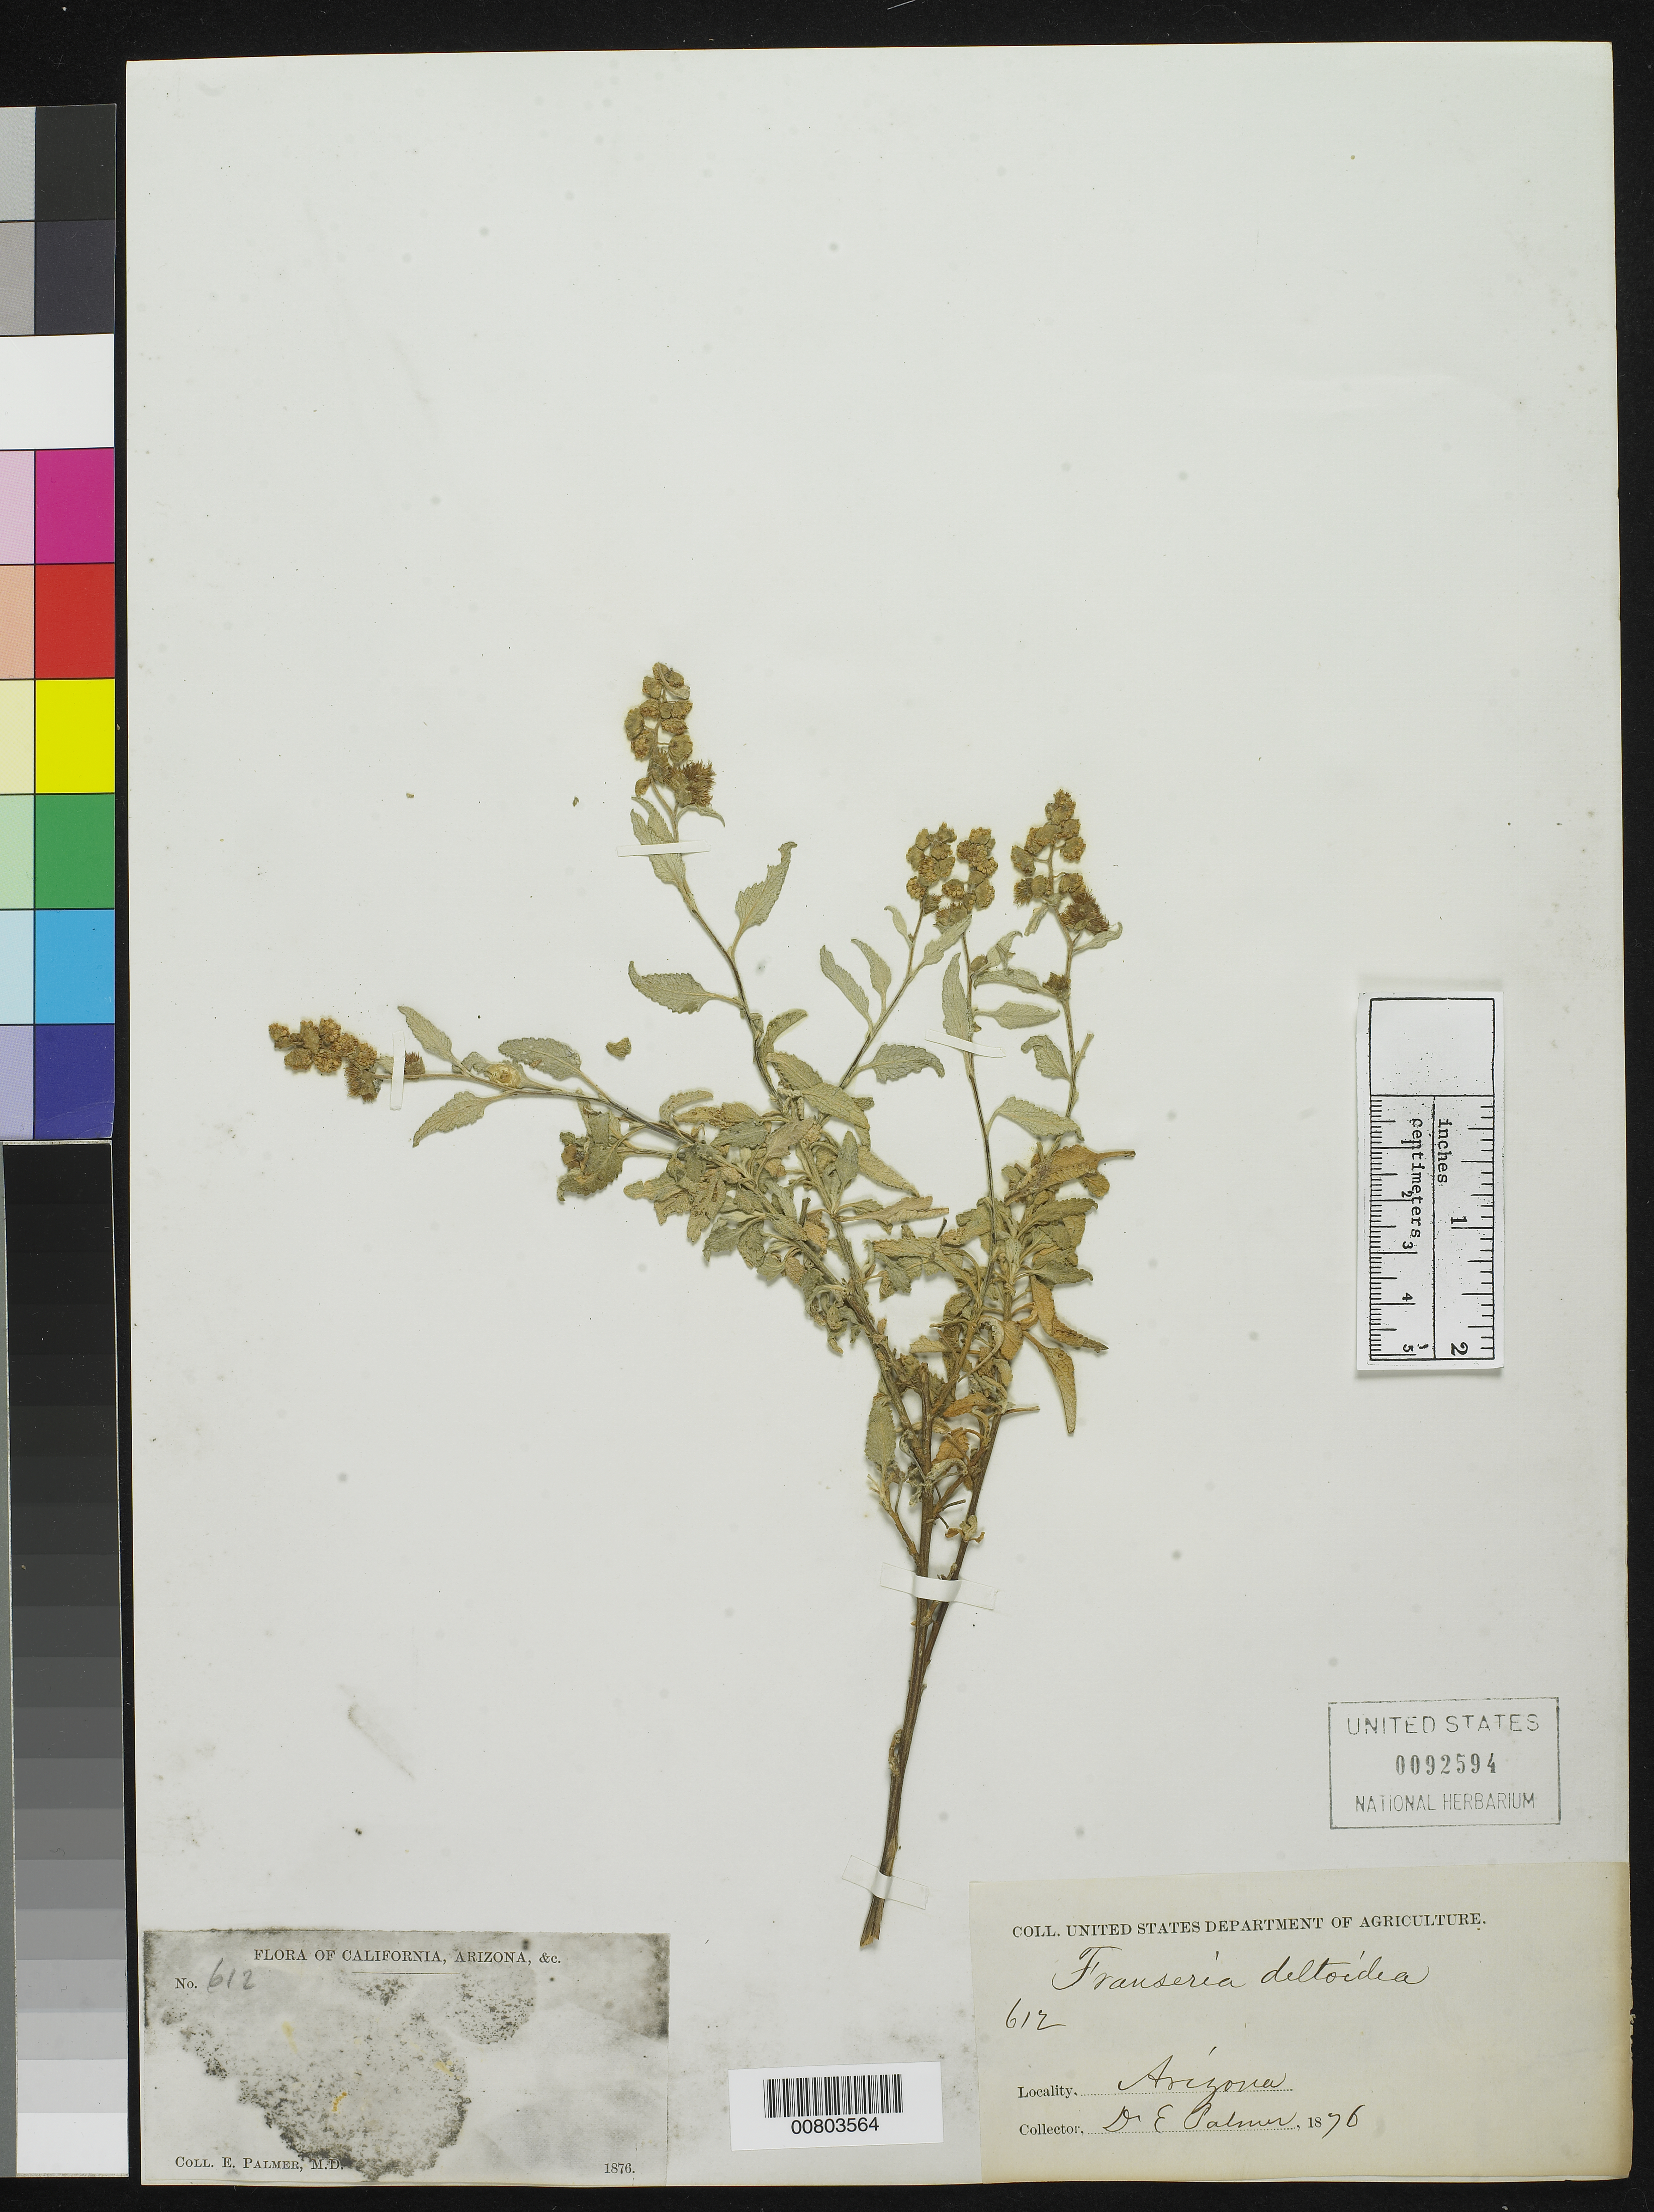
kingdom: Plantae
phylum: Tracheophyta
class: Magnoliopsida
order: Asterales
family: Asteraceae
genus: Franseria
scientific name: Franseria deltoidea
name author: Torr.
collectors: E. Palmer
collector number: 612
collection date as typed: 1876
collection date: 1876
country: United States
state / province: Arizona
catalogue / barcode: US 92594